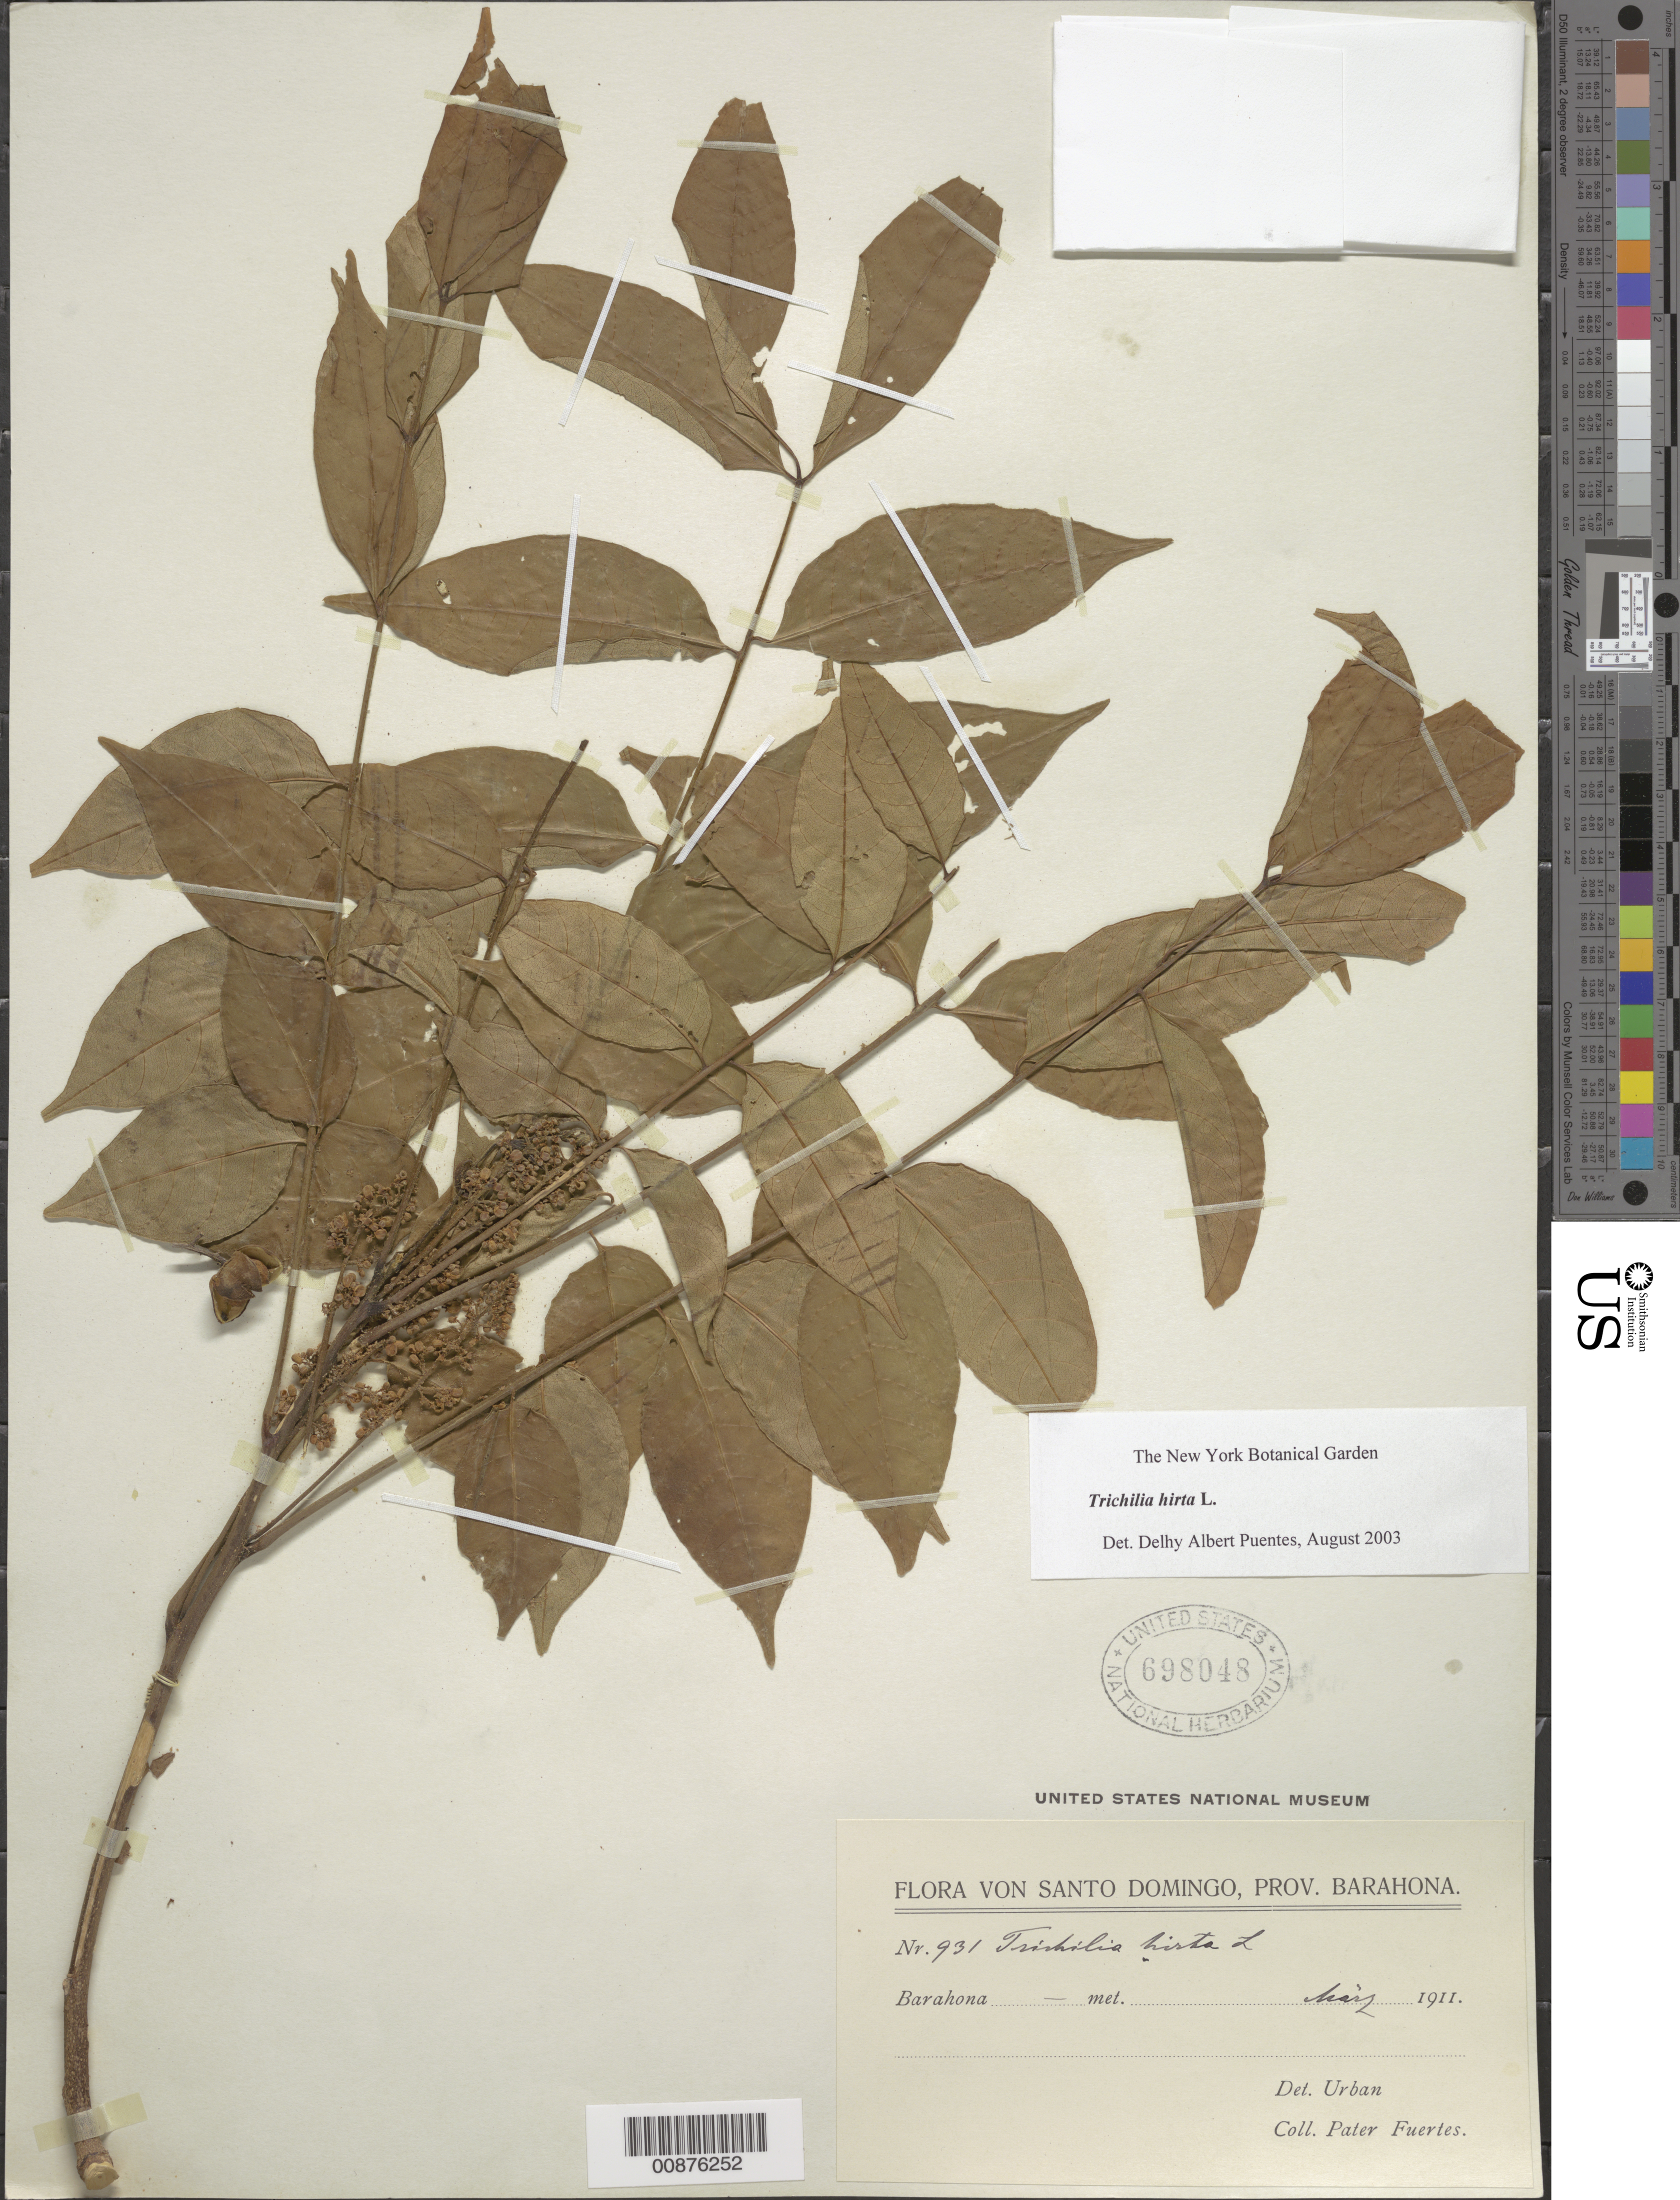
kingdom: Plantae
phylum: Tracheophyta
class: Magnoliopsida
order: Sapindales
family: Meliaceae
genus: Trichilia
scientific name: Trichilia hirta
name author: L.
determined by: Puentes, D. A.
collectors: M. D. Fuertes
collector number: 931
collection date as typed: Mar 1911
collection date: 1911-03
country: Dominican Republic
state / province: Barahona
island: Hispaniola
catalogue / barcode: US 698048